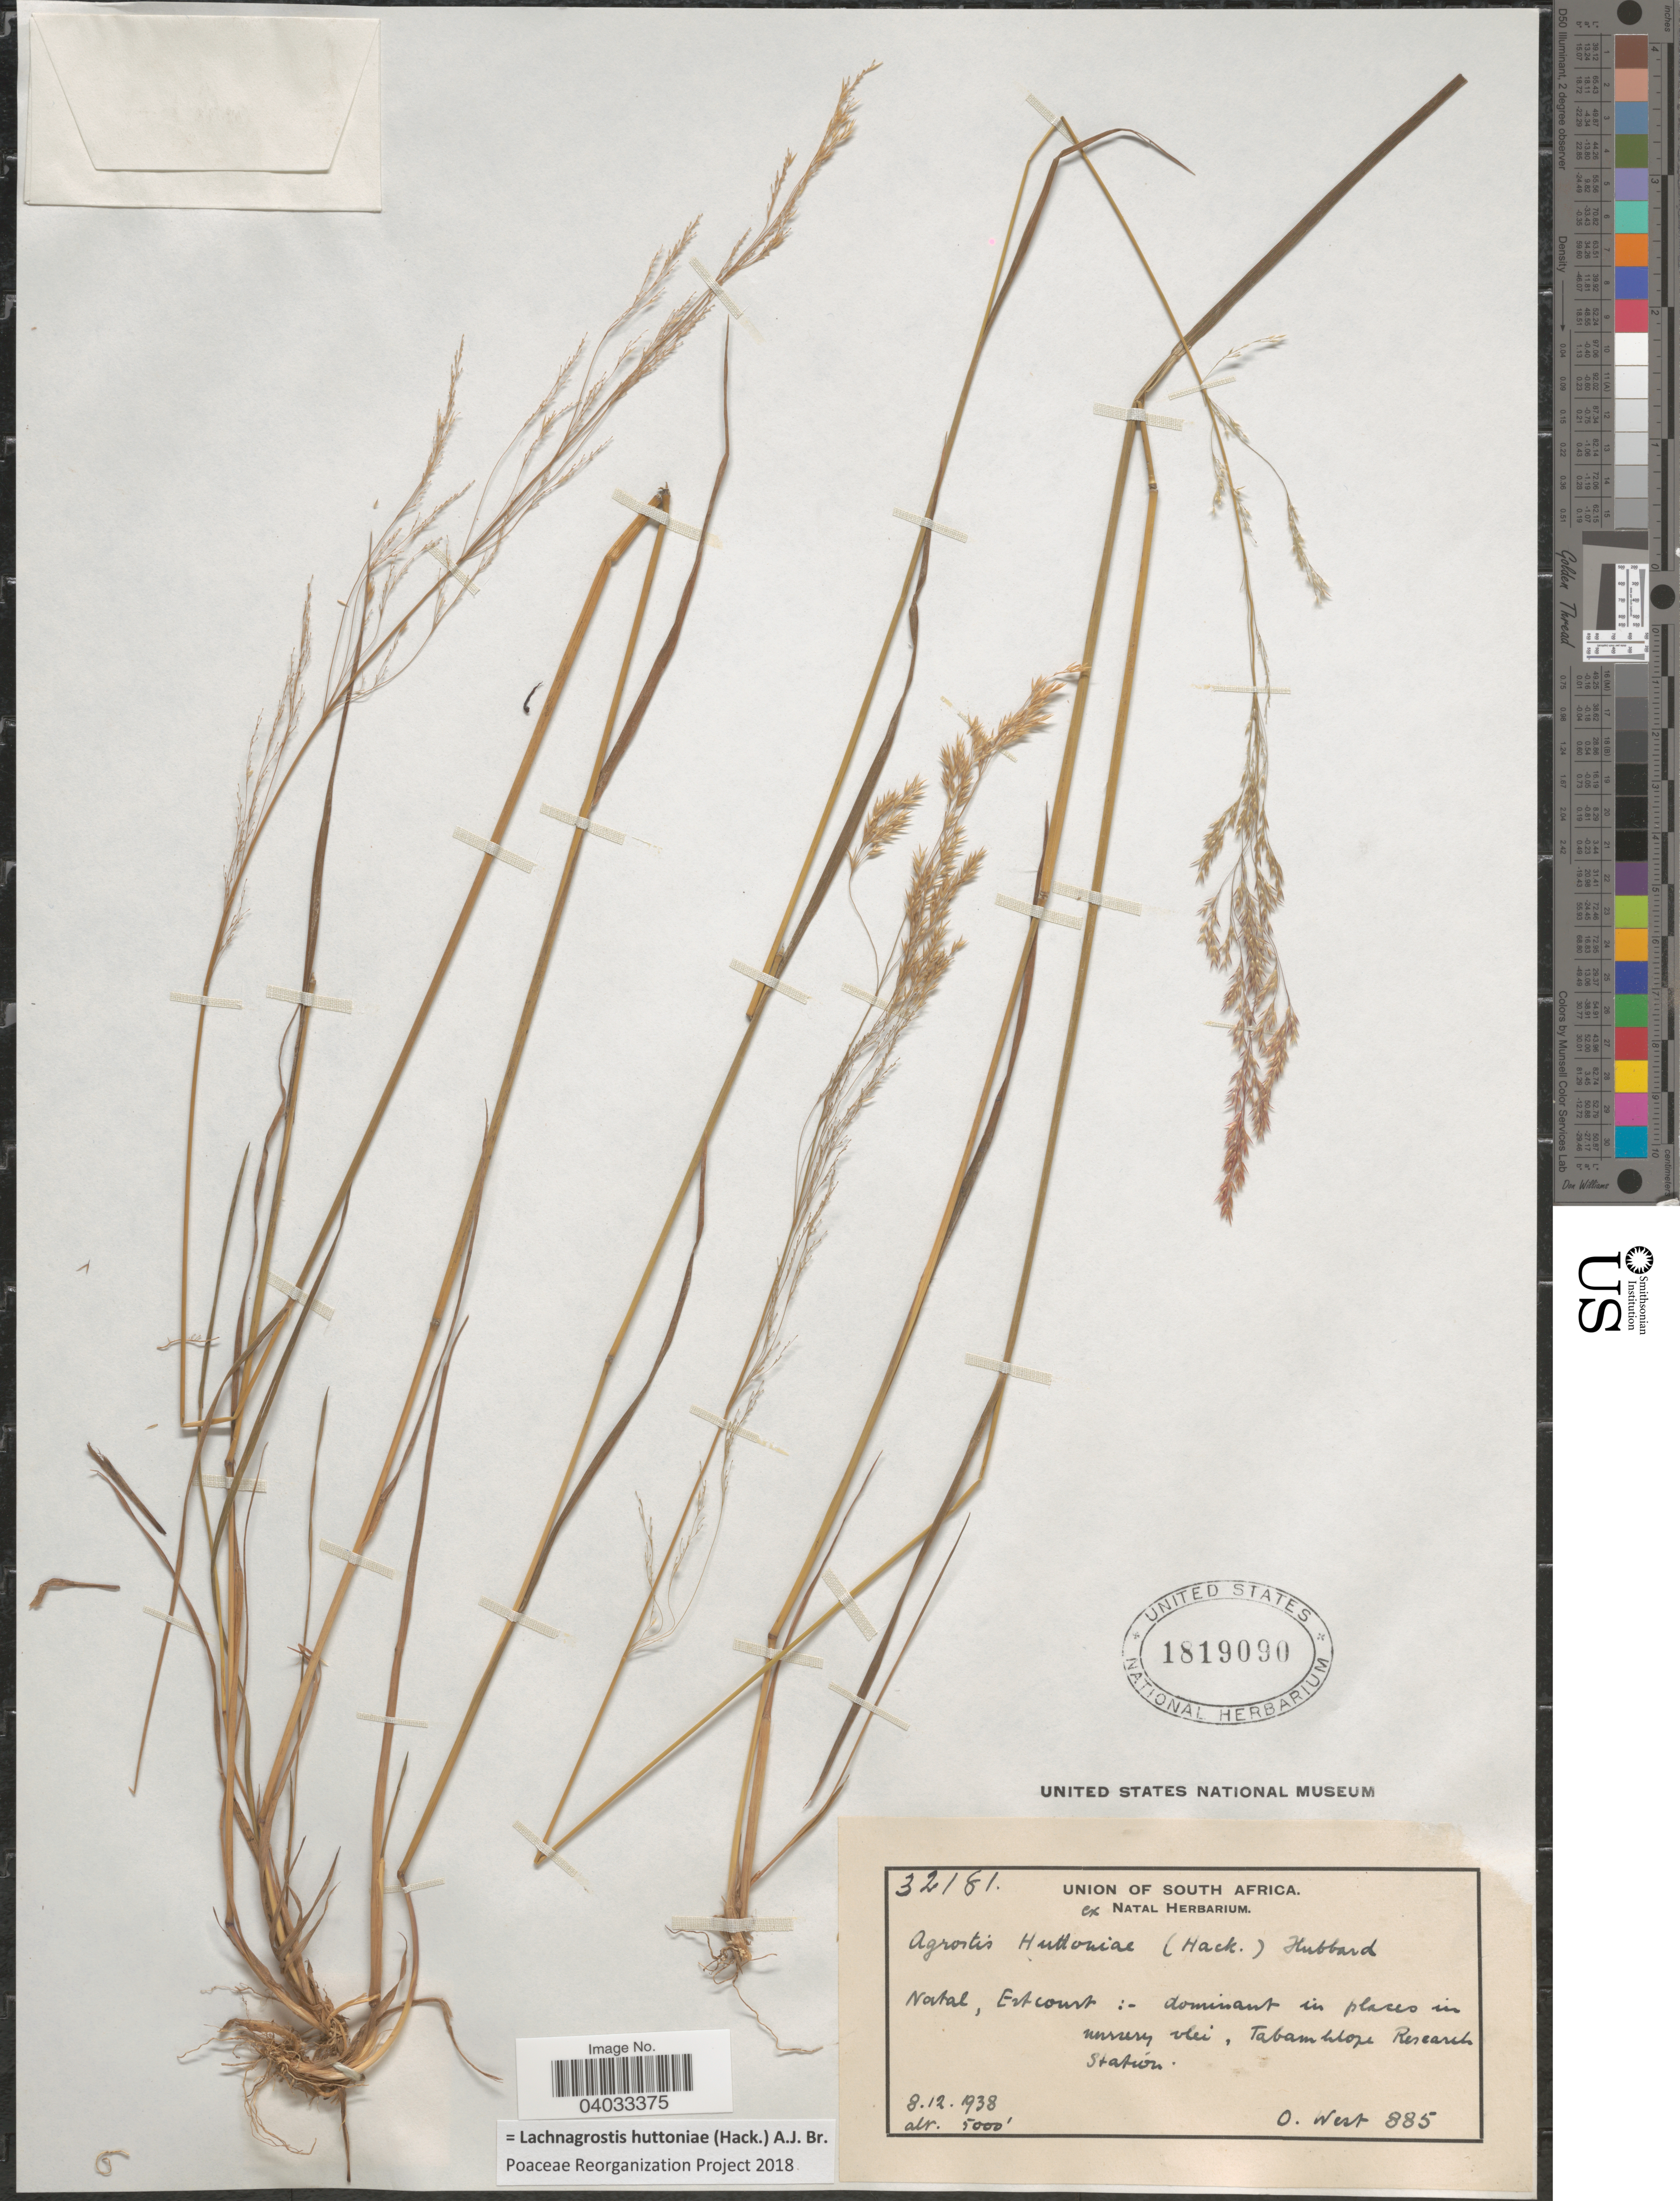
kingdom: Plantae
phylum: Tracheophyta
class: Liliopsida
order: Poales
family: Poaceae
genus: Lachnagrostis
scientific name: Lachnagrostis huttoniae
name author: (Hack.) A.J. Br.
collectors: O. West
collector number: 885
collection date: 1938-12-08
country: South Africa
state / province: KwaZulu-Natal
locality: Natal, Estcourt: Tabamklope Research Station.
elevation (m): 1524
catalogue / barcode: US 1819090